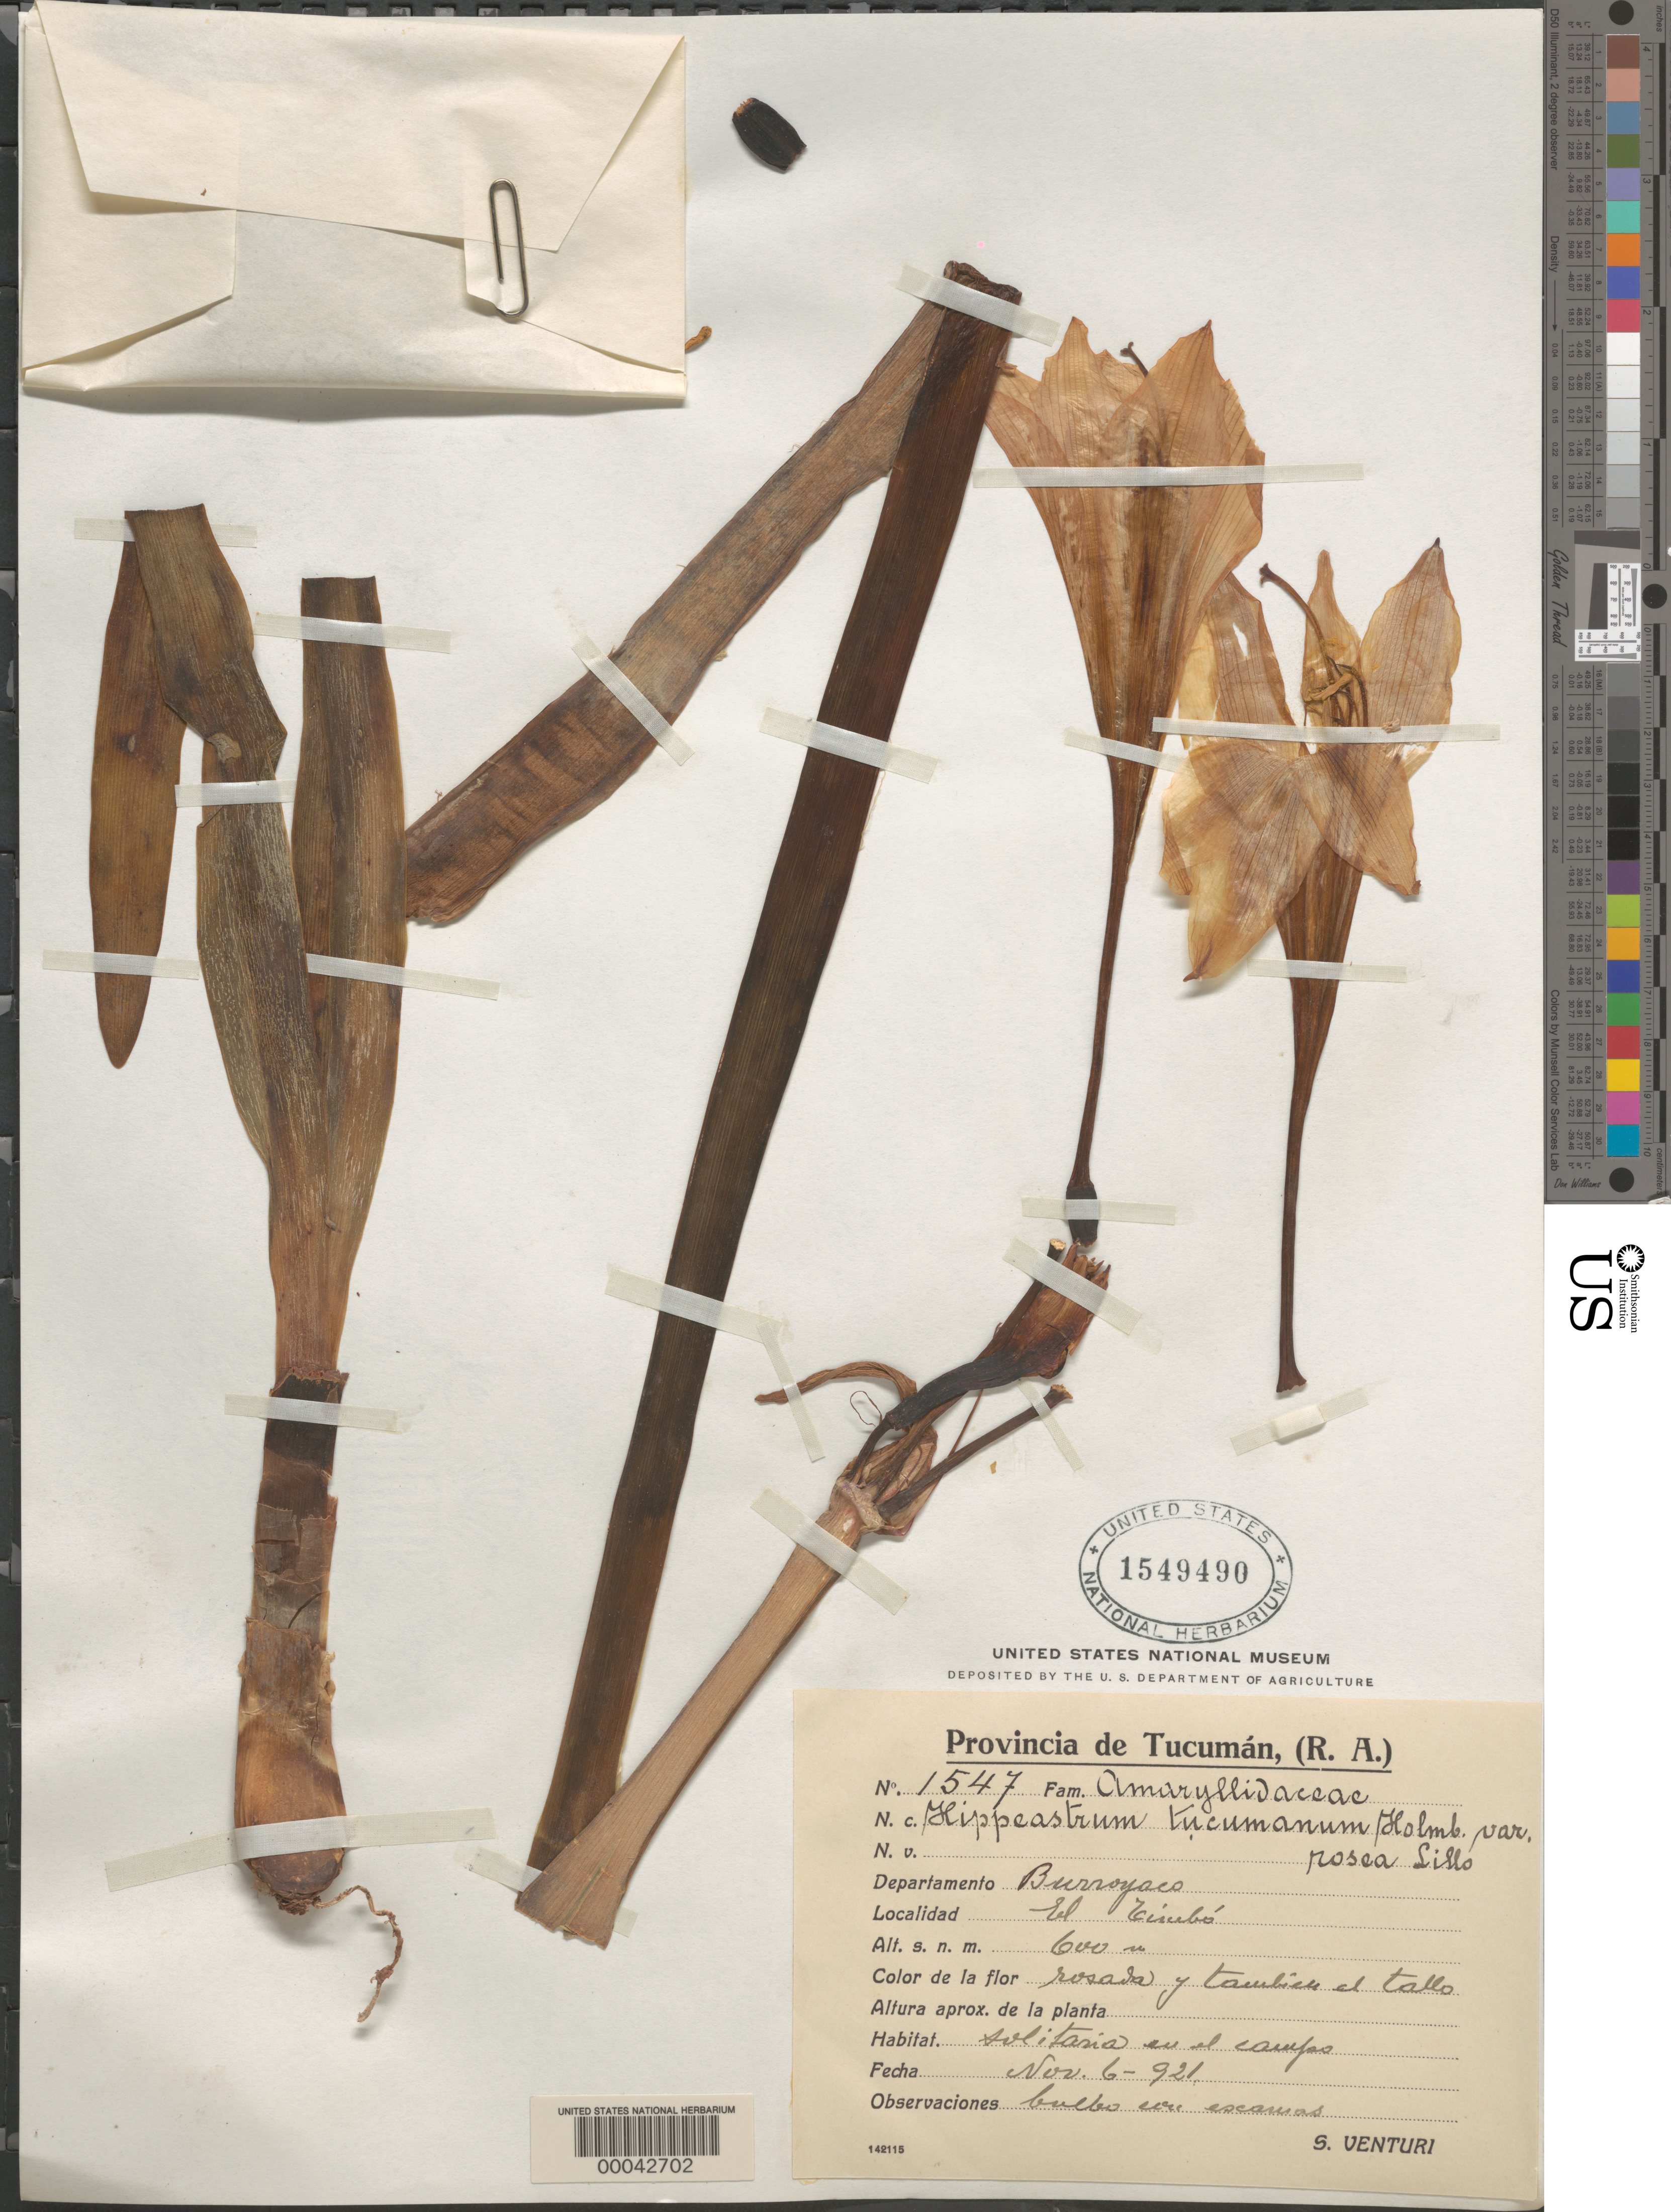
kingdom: Plantae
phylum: Tracheophyta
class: Liliopsida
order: Asparagales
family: Amaryllidaceae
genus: Hippeastrum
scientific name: Hippeastrum tucumanum var. rosea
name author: Lillo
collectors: S. Venturi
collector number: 1547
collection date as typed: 06 Nov 1921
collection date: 1921-11-06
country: Argentina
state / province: Tucumán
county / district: Burruyaco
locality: Del Ciscebo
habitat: Field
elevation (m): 600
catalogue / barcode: US 1549490